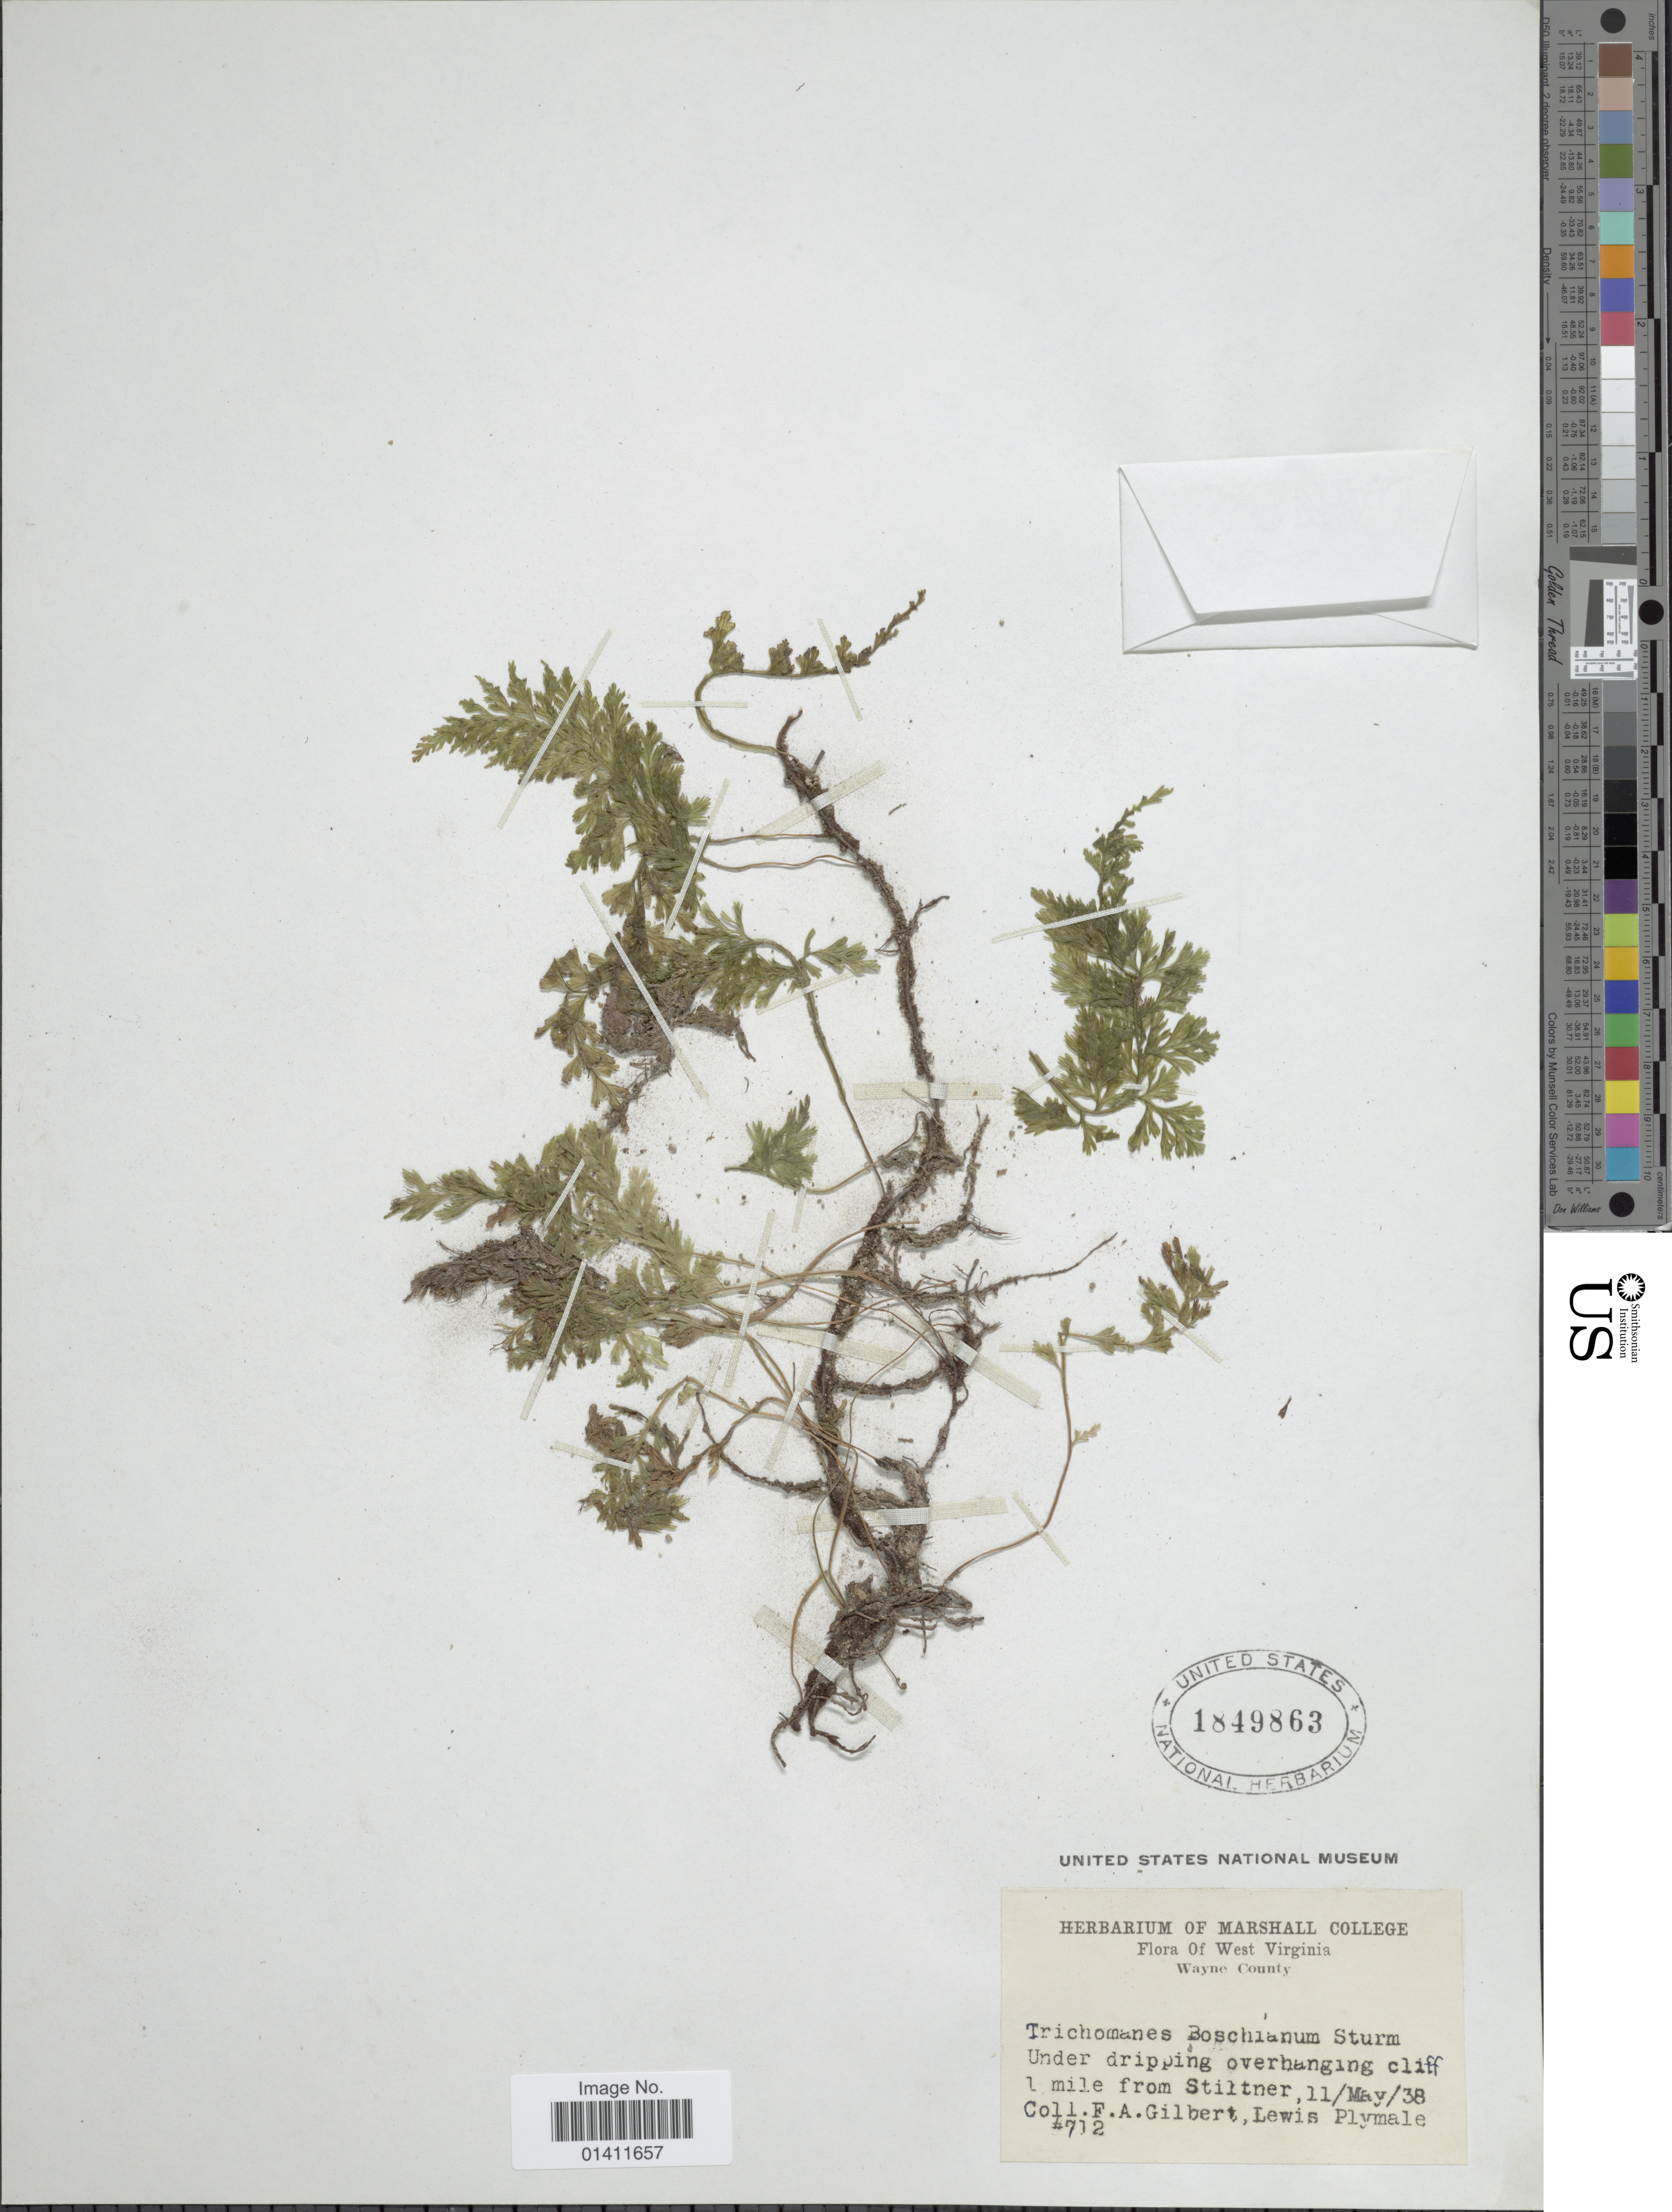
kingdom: Plantae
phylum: Tracheophyta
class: Polypodiopsida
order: Hymenophyllales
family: Hymenophyllaceae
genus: Vandenboschia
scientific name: Vandenboschia boschiana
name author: (J.W. Sturm ex Bosch) Ebihara & K. Iwats.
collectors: F. A. Gilbert & L. Plymale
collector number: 712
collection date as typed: Transcribed d/m/y: 11/5/38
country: United States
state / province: West Virginia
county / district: Wayne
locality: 1 mile from Stiltner.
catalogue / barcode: US 1849863